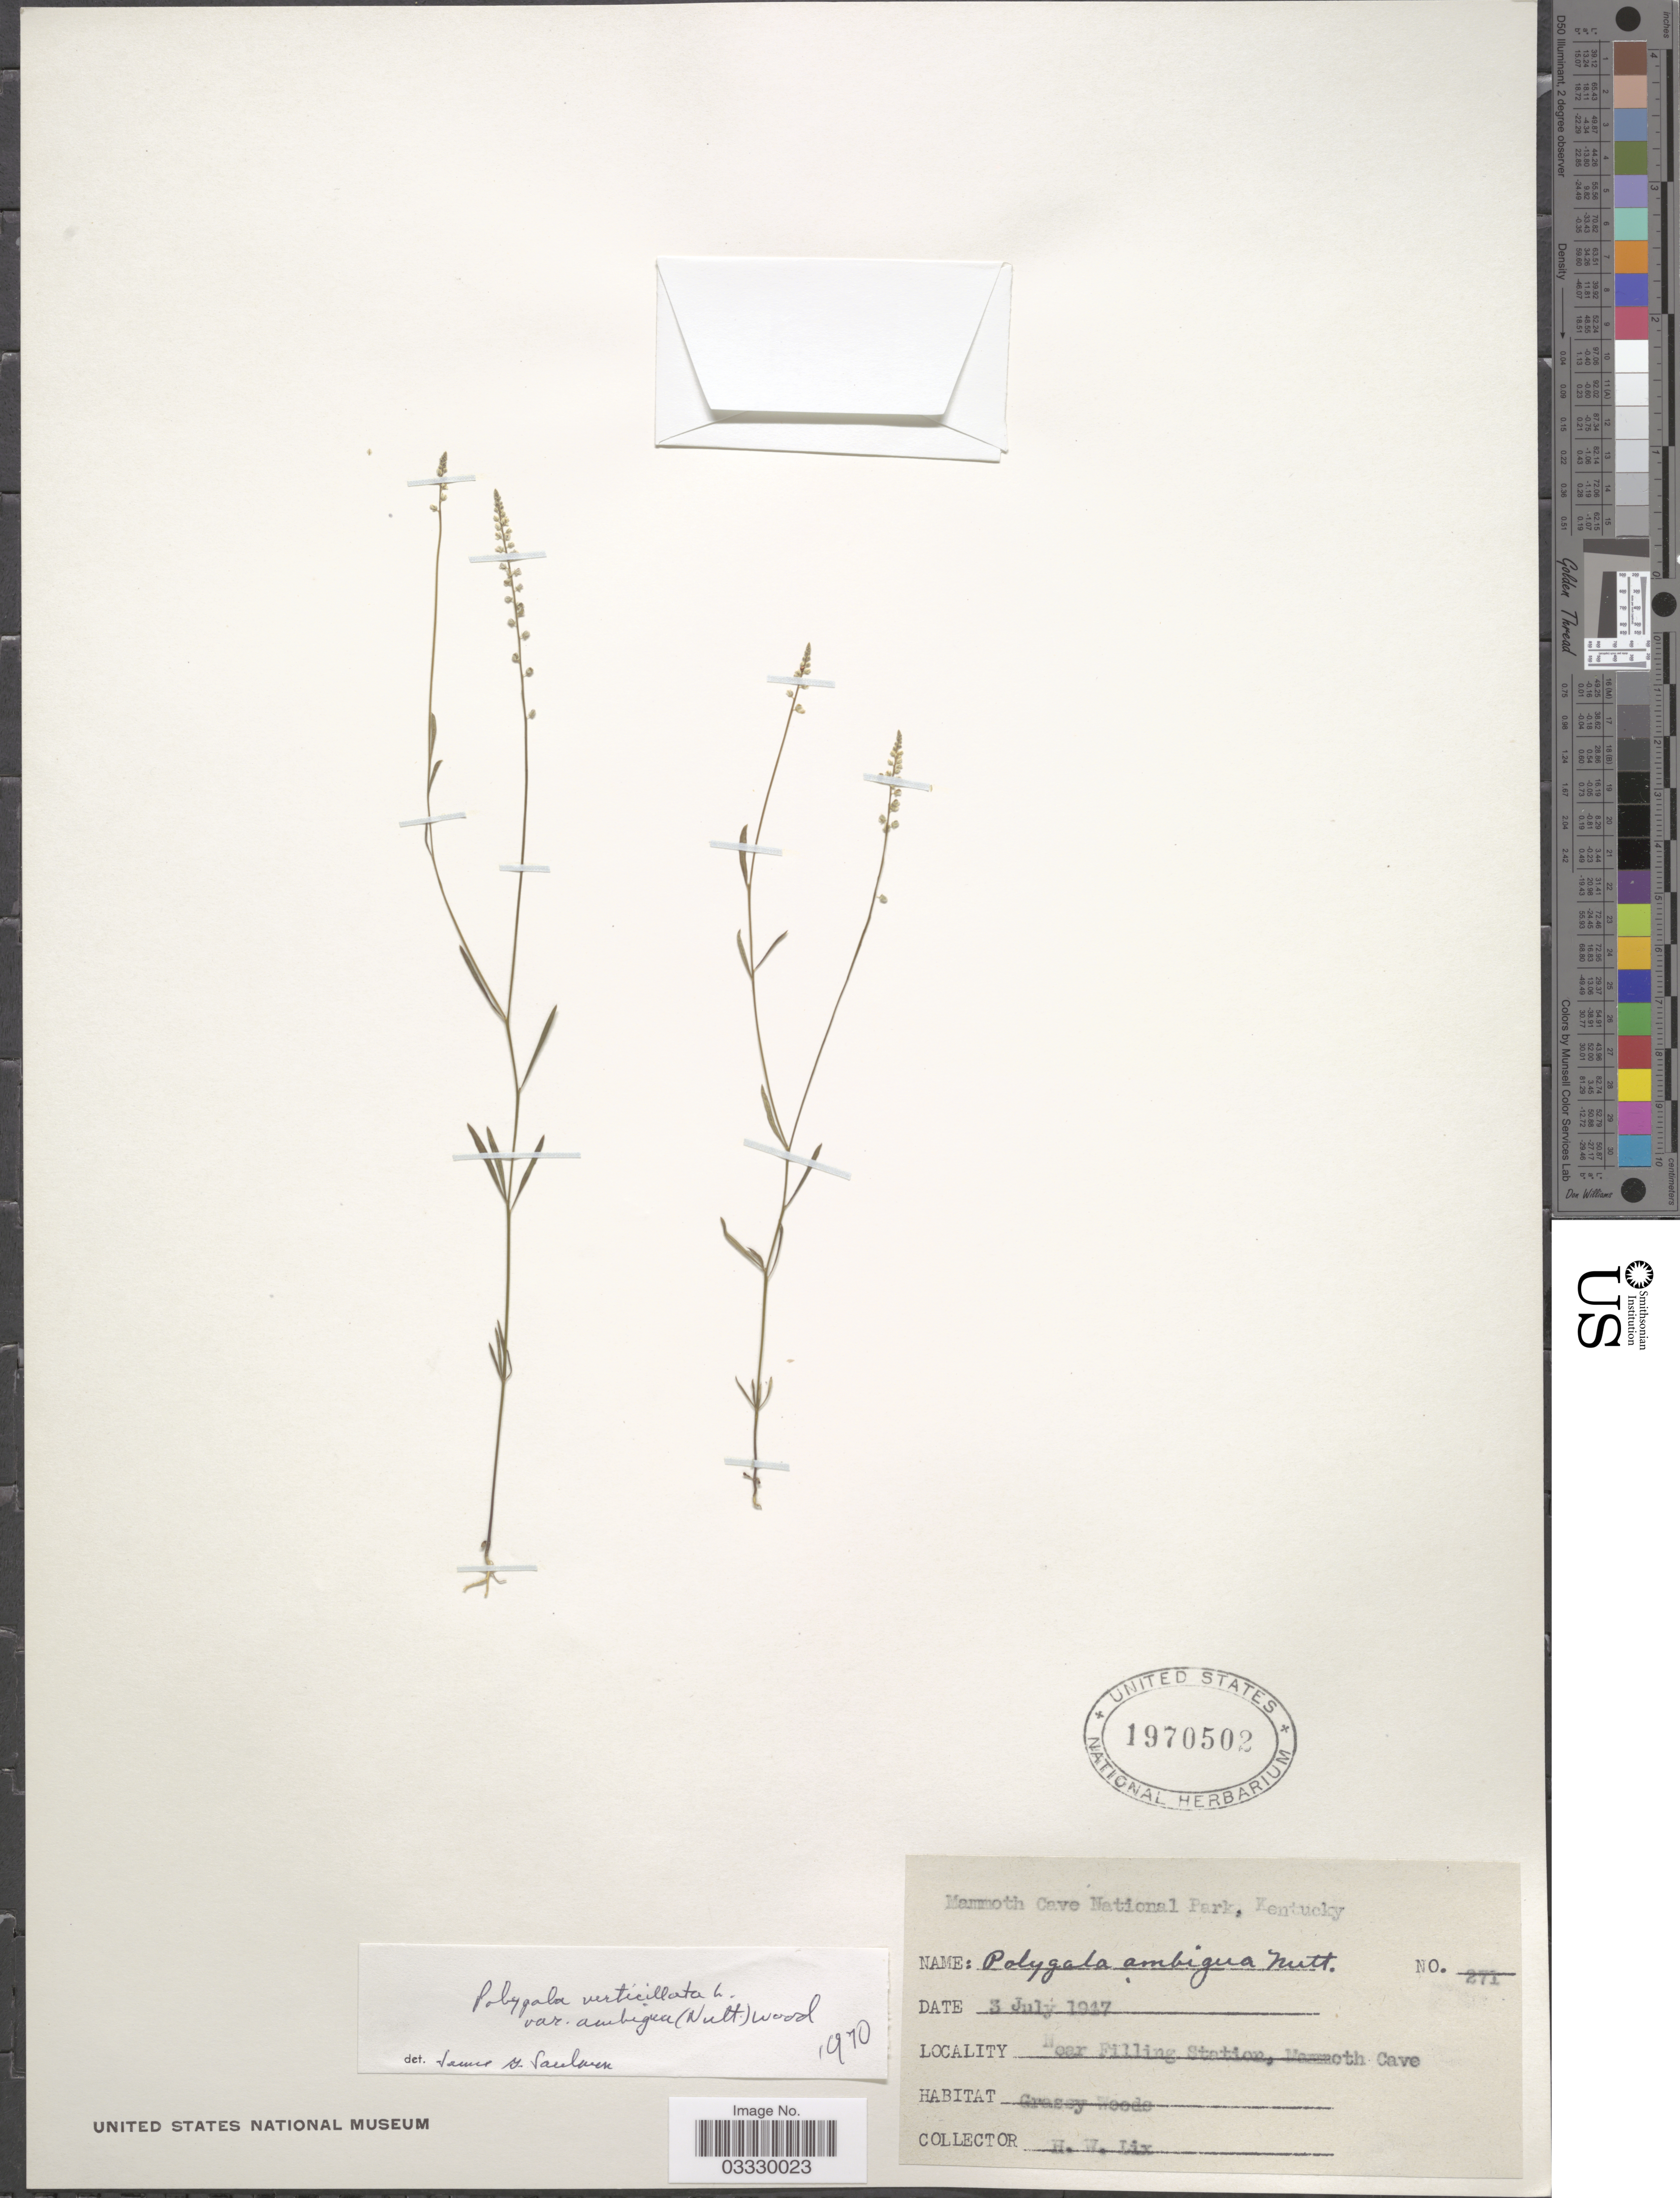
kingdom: Plantae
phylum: Tracheophyta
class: Magnoliopsida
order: Fabales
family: Polygalaceae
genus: Polygala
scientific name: Polygala ambigua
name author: Nutt.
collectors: H. W. Lix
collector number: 271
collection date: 1917-07-03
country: United States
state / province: Kentucky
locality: Mammoth Cave National Park. Near Filling station, Mammoth Cave.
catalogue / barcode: US 1970502